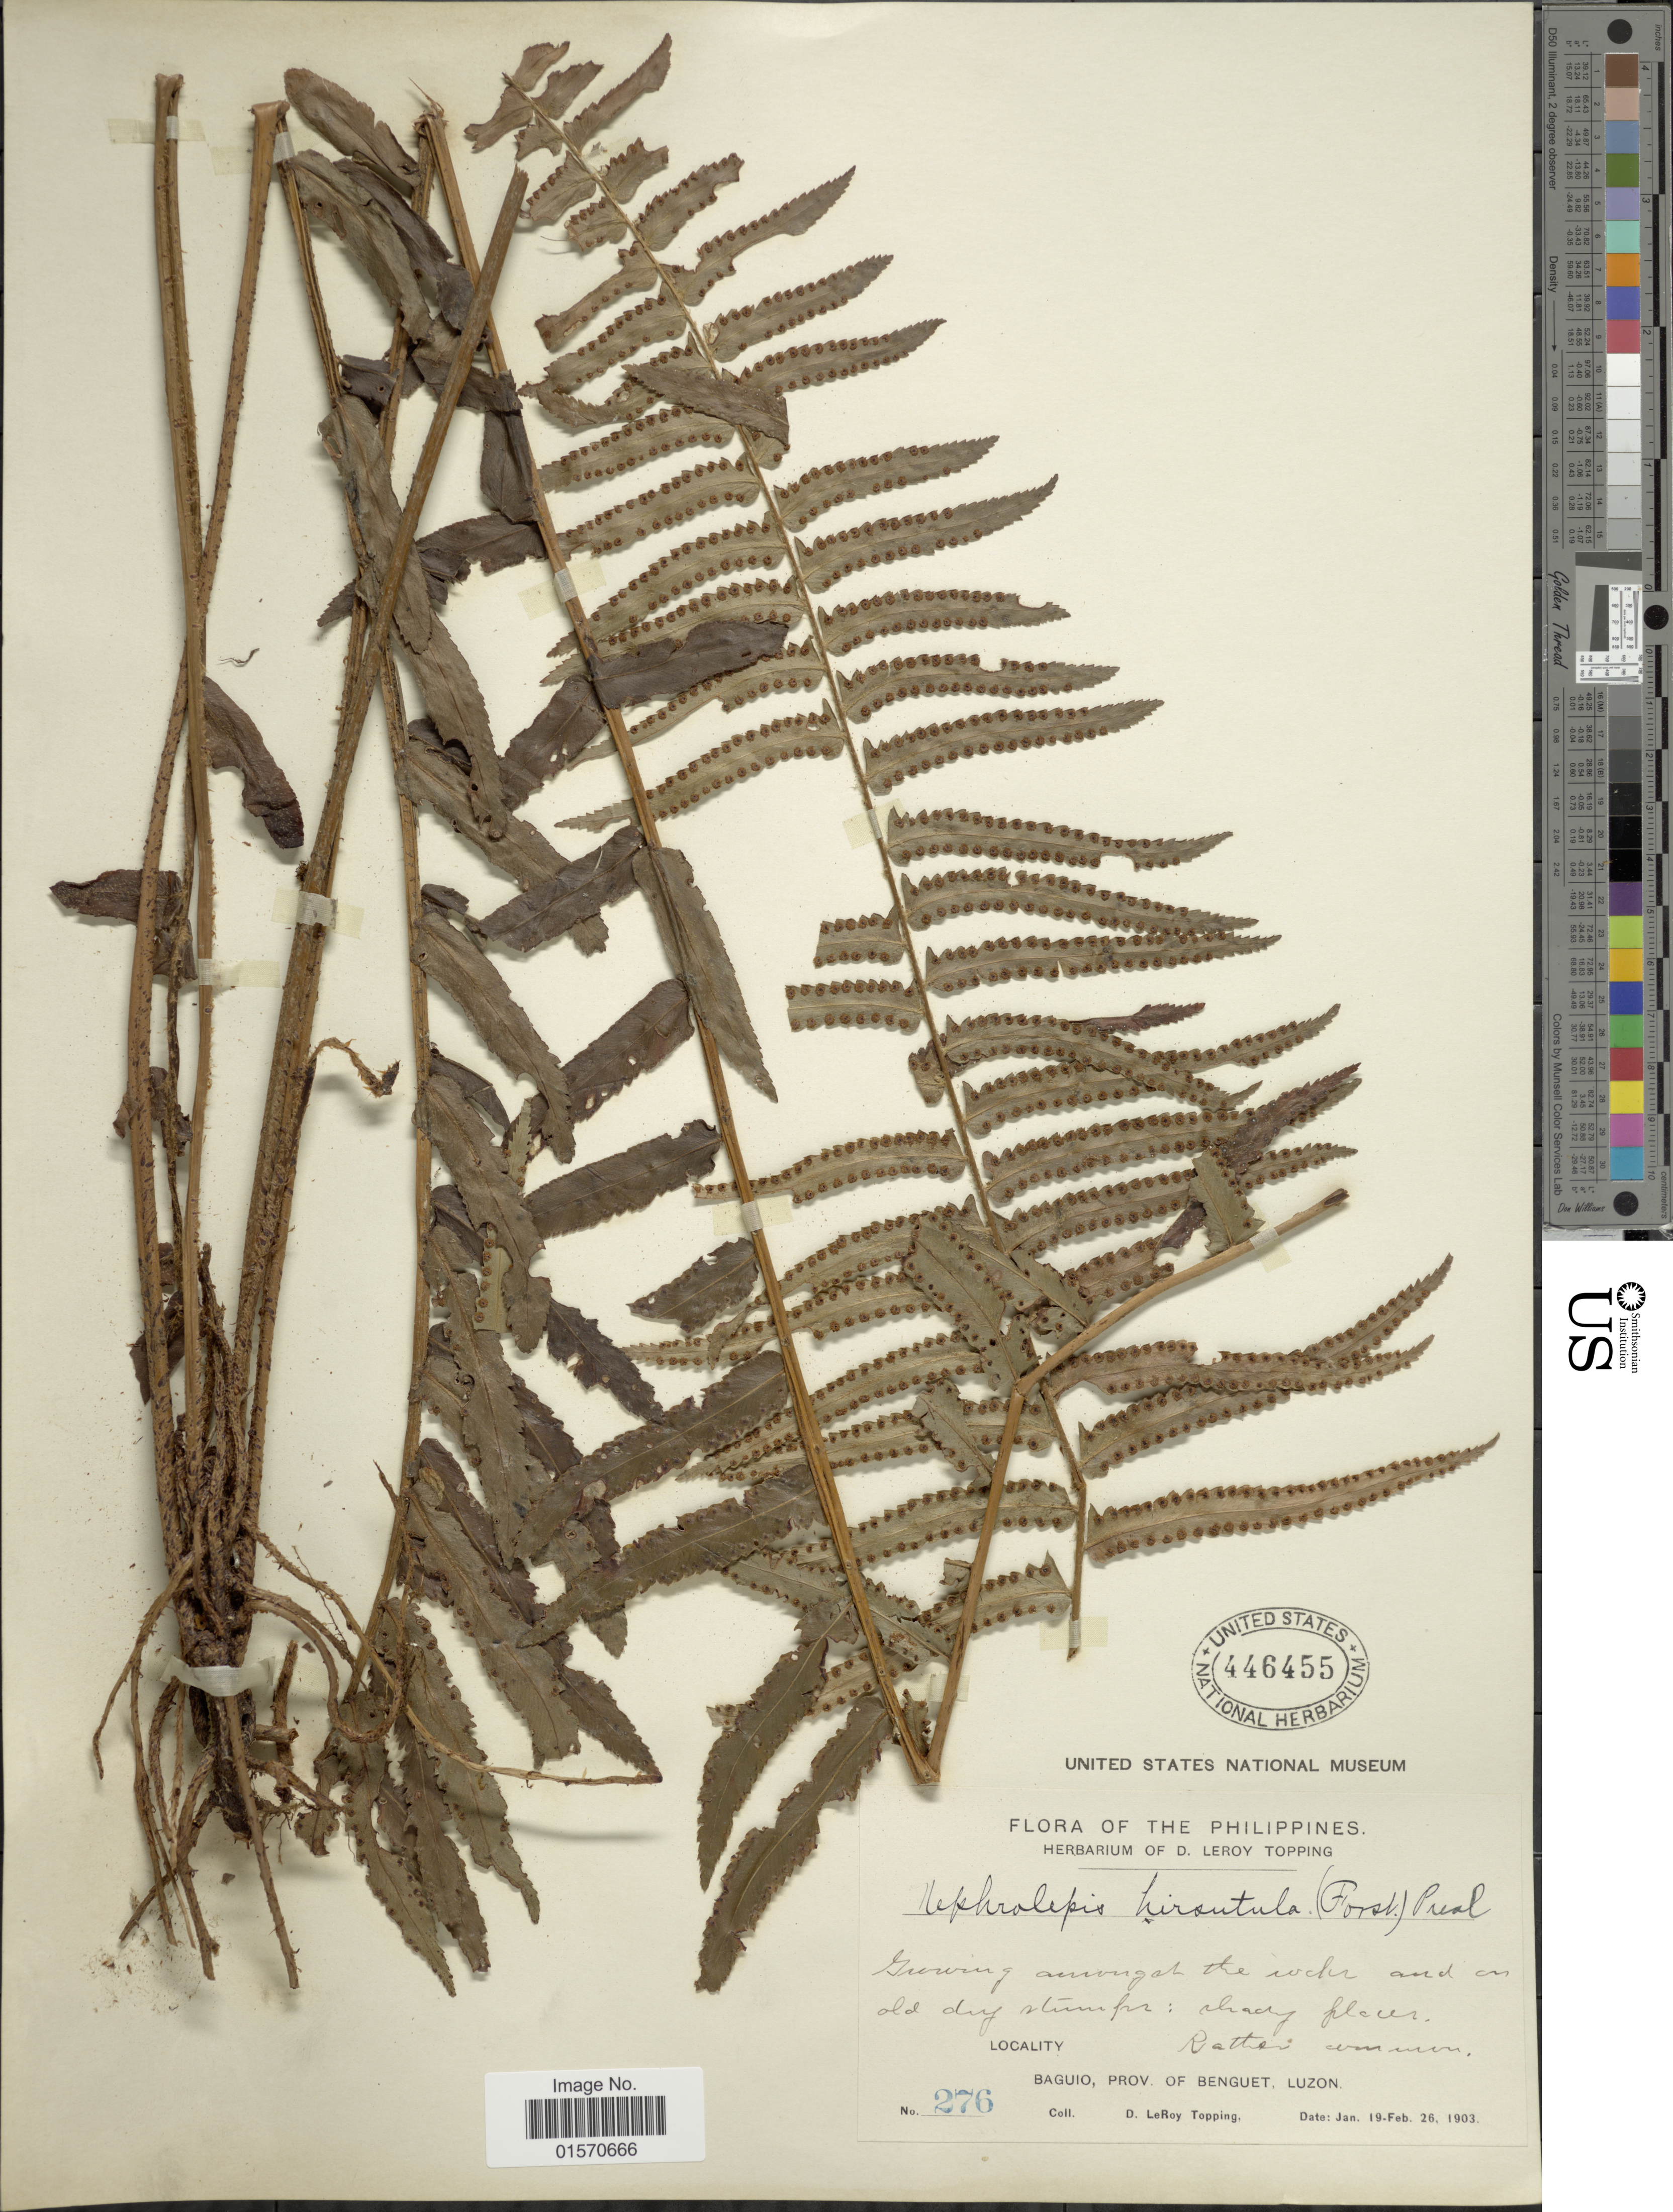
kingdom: Plantae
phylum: Tracheophyta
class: Polypodiopsida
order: Polypodiales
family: Nephrolepidaceae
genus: Nephrolepis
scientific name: Nephrolepis multiflora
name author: (Roxb.) F.M. Jarrett ex C.V. Morton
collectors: D. L. Topping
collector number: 276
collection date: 1903-01-19/1903-02-26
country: Philippines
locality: Baguio, Prov. of Benguet, Luzon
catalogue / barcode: US 446455